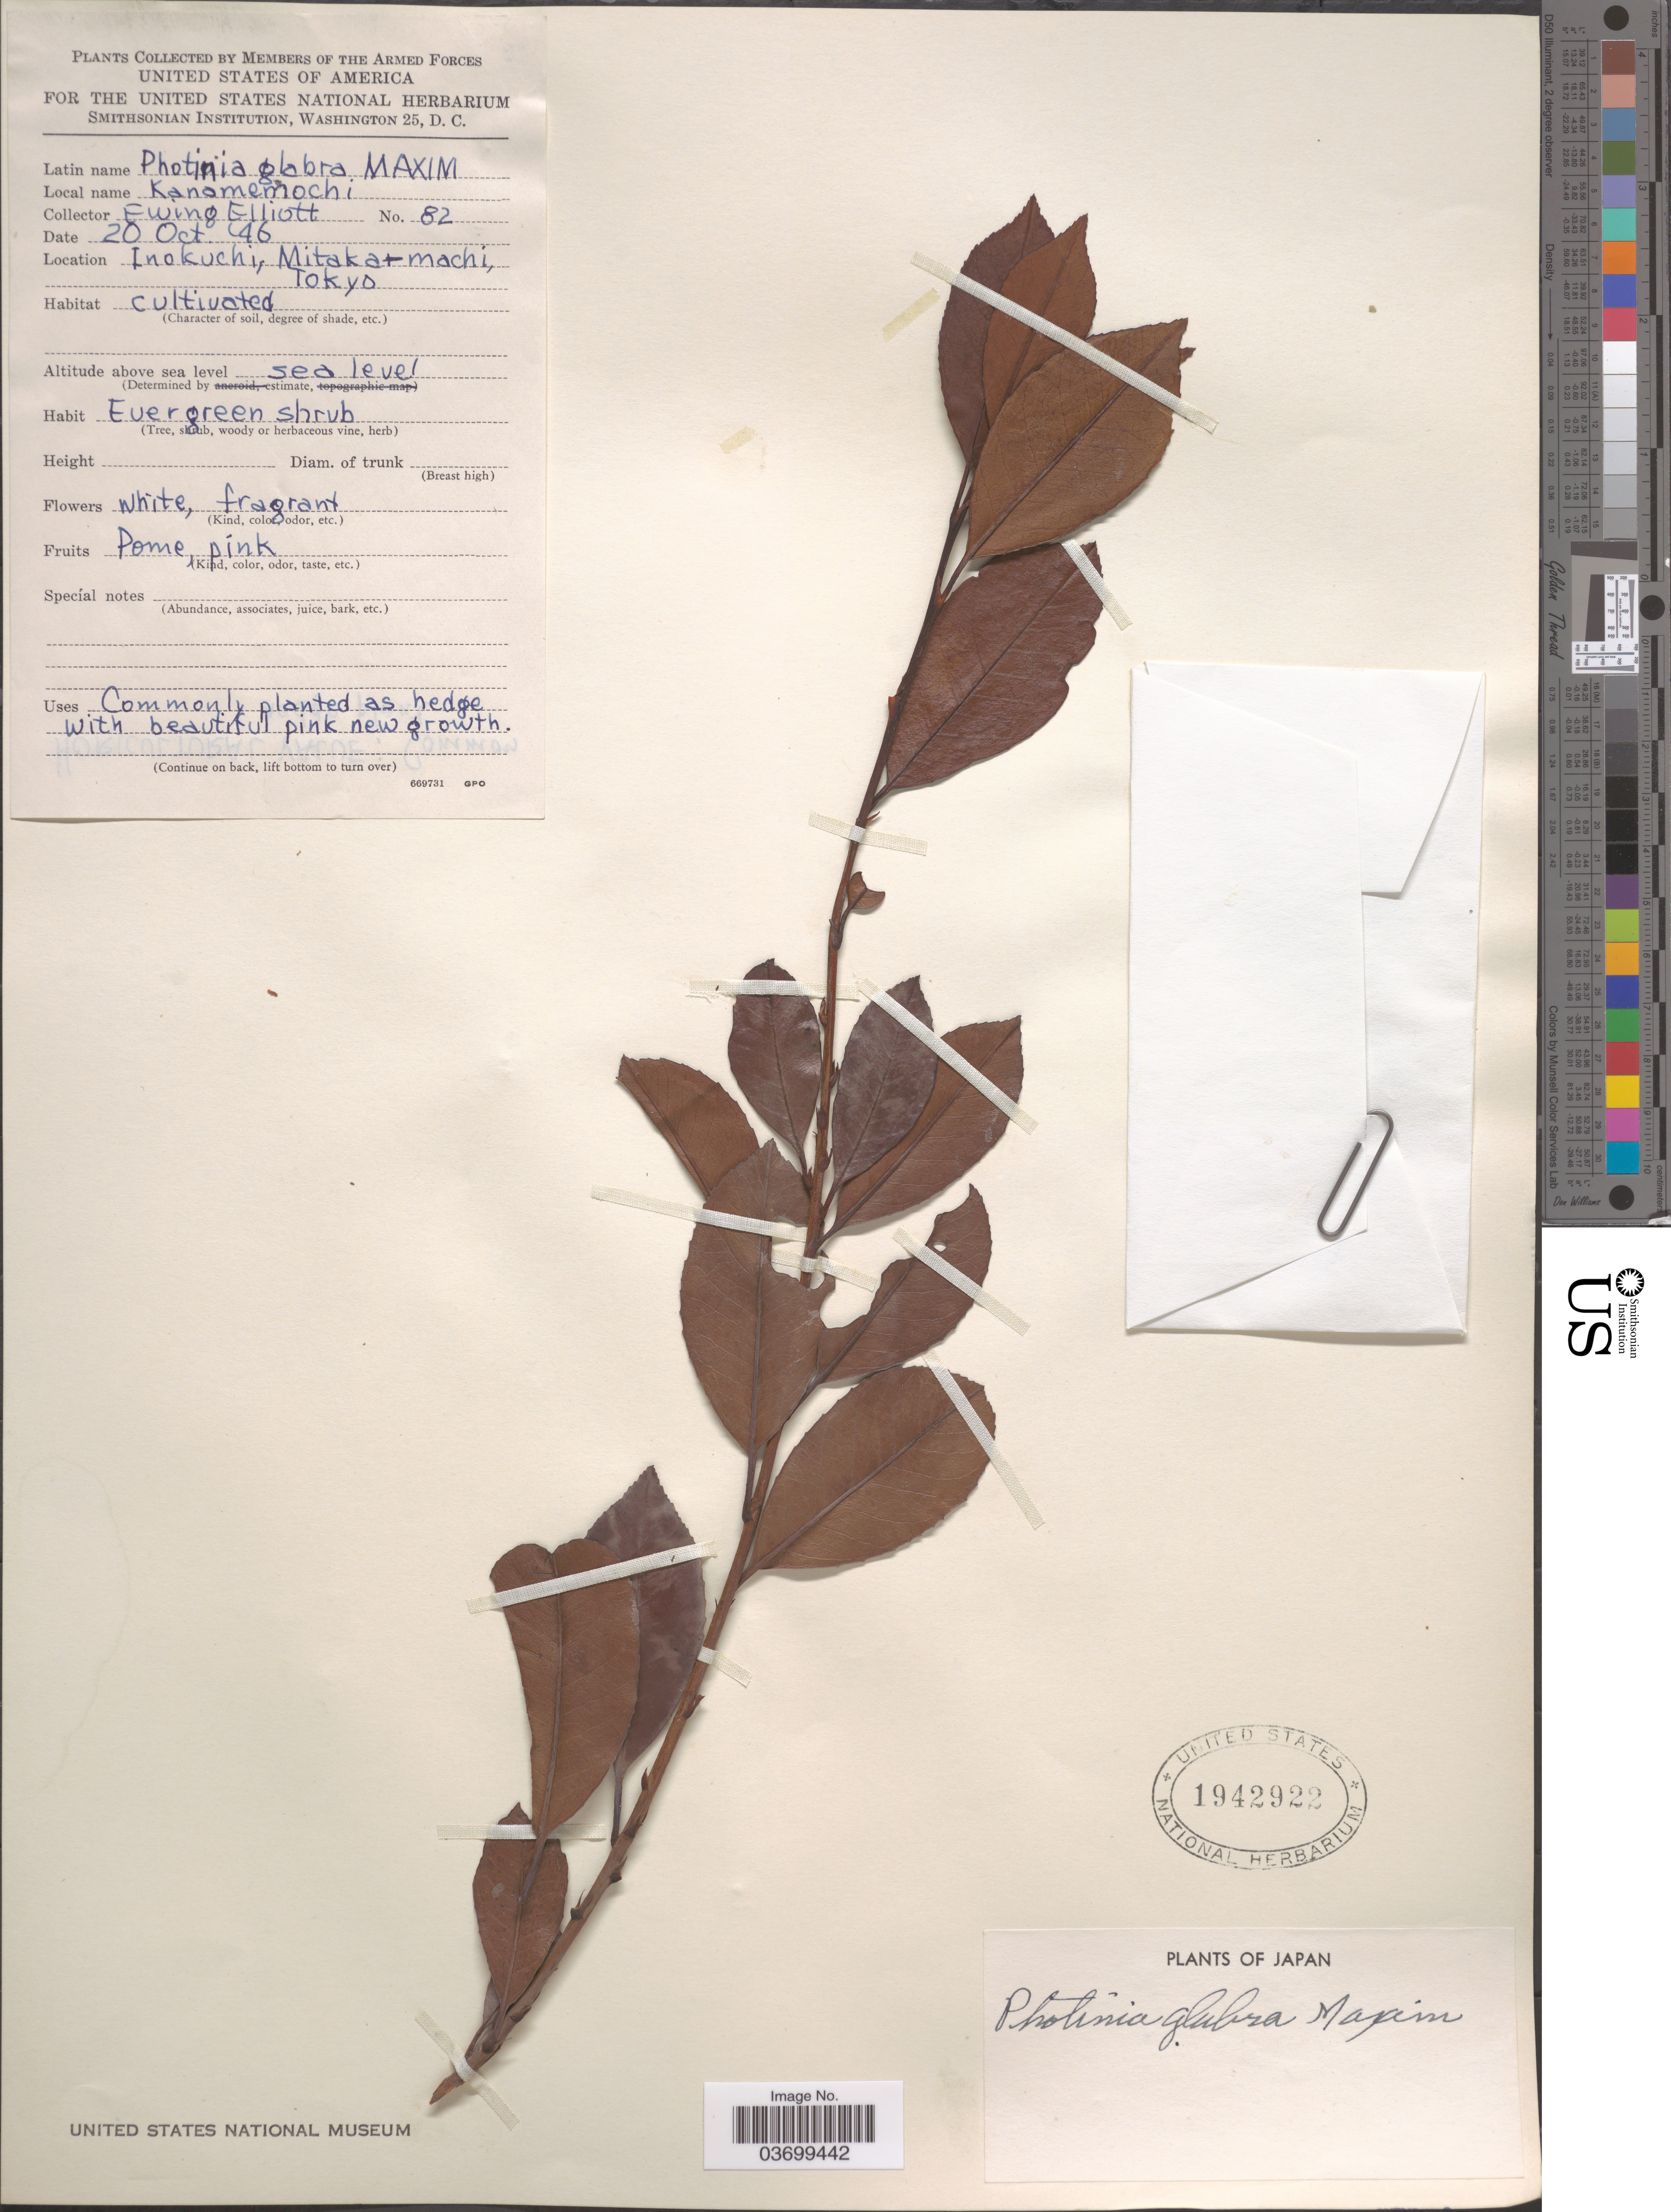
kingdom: Plantae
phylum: Tracheophyta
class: Magnoliopsida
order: Rosales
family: Rosaceae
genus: Photinia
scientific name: Photinia glabra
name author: (Thunb.) Jacob-Makoy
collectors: E. Elliott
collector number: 82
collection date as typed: Transcribed d/m/y: 20/10/46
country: Japan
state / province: Tokyo, Federal City of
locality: Inokuchi, Mitaka + machi, Tokyo.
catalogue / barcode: US 1942922